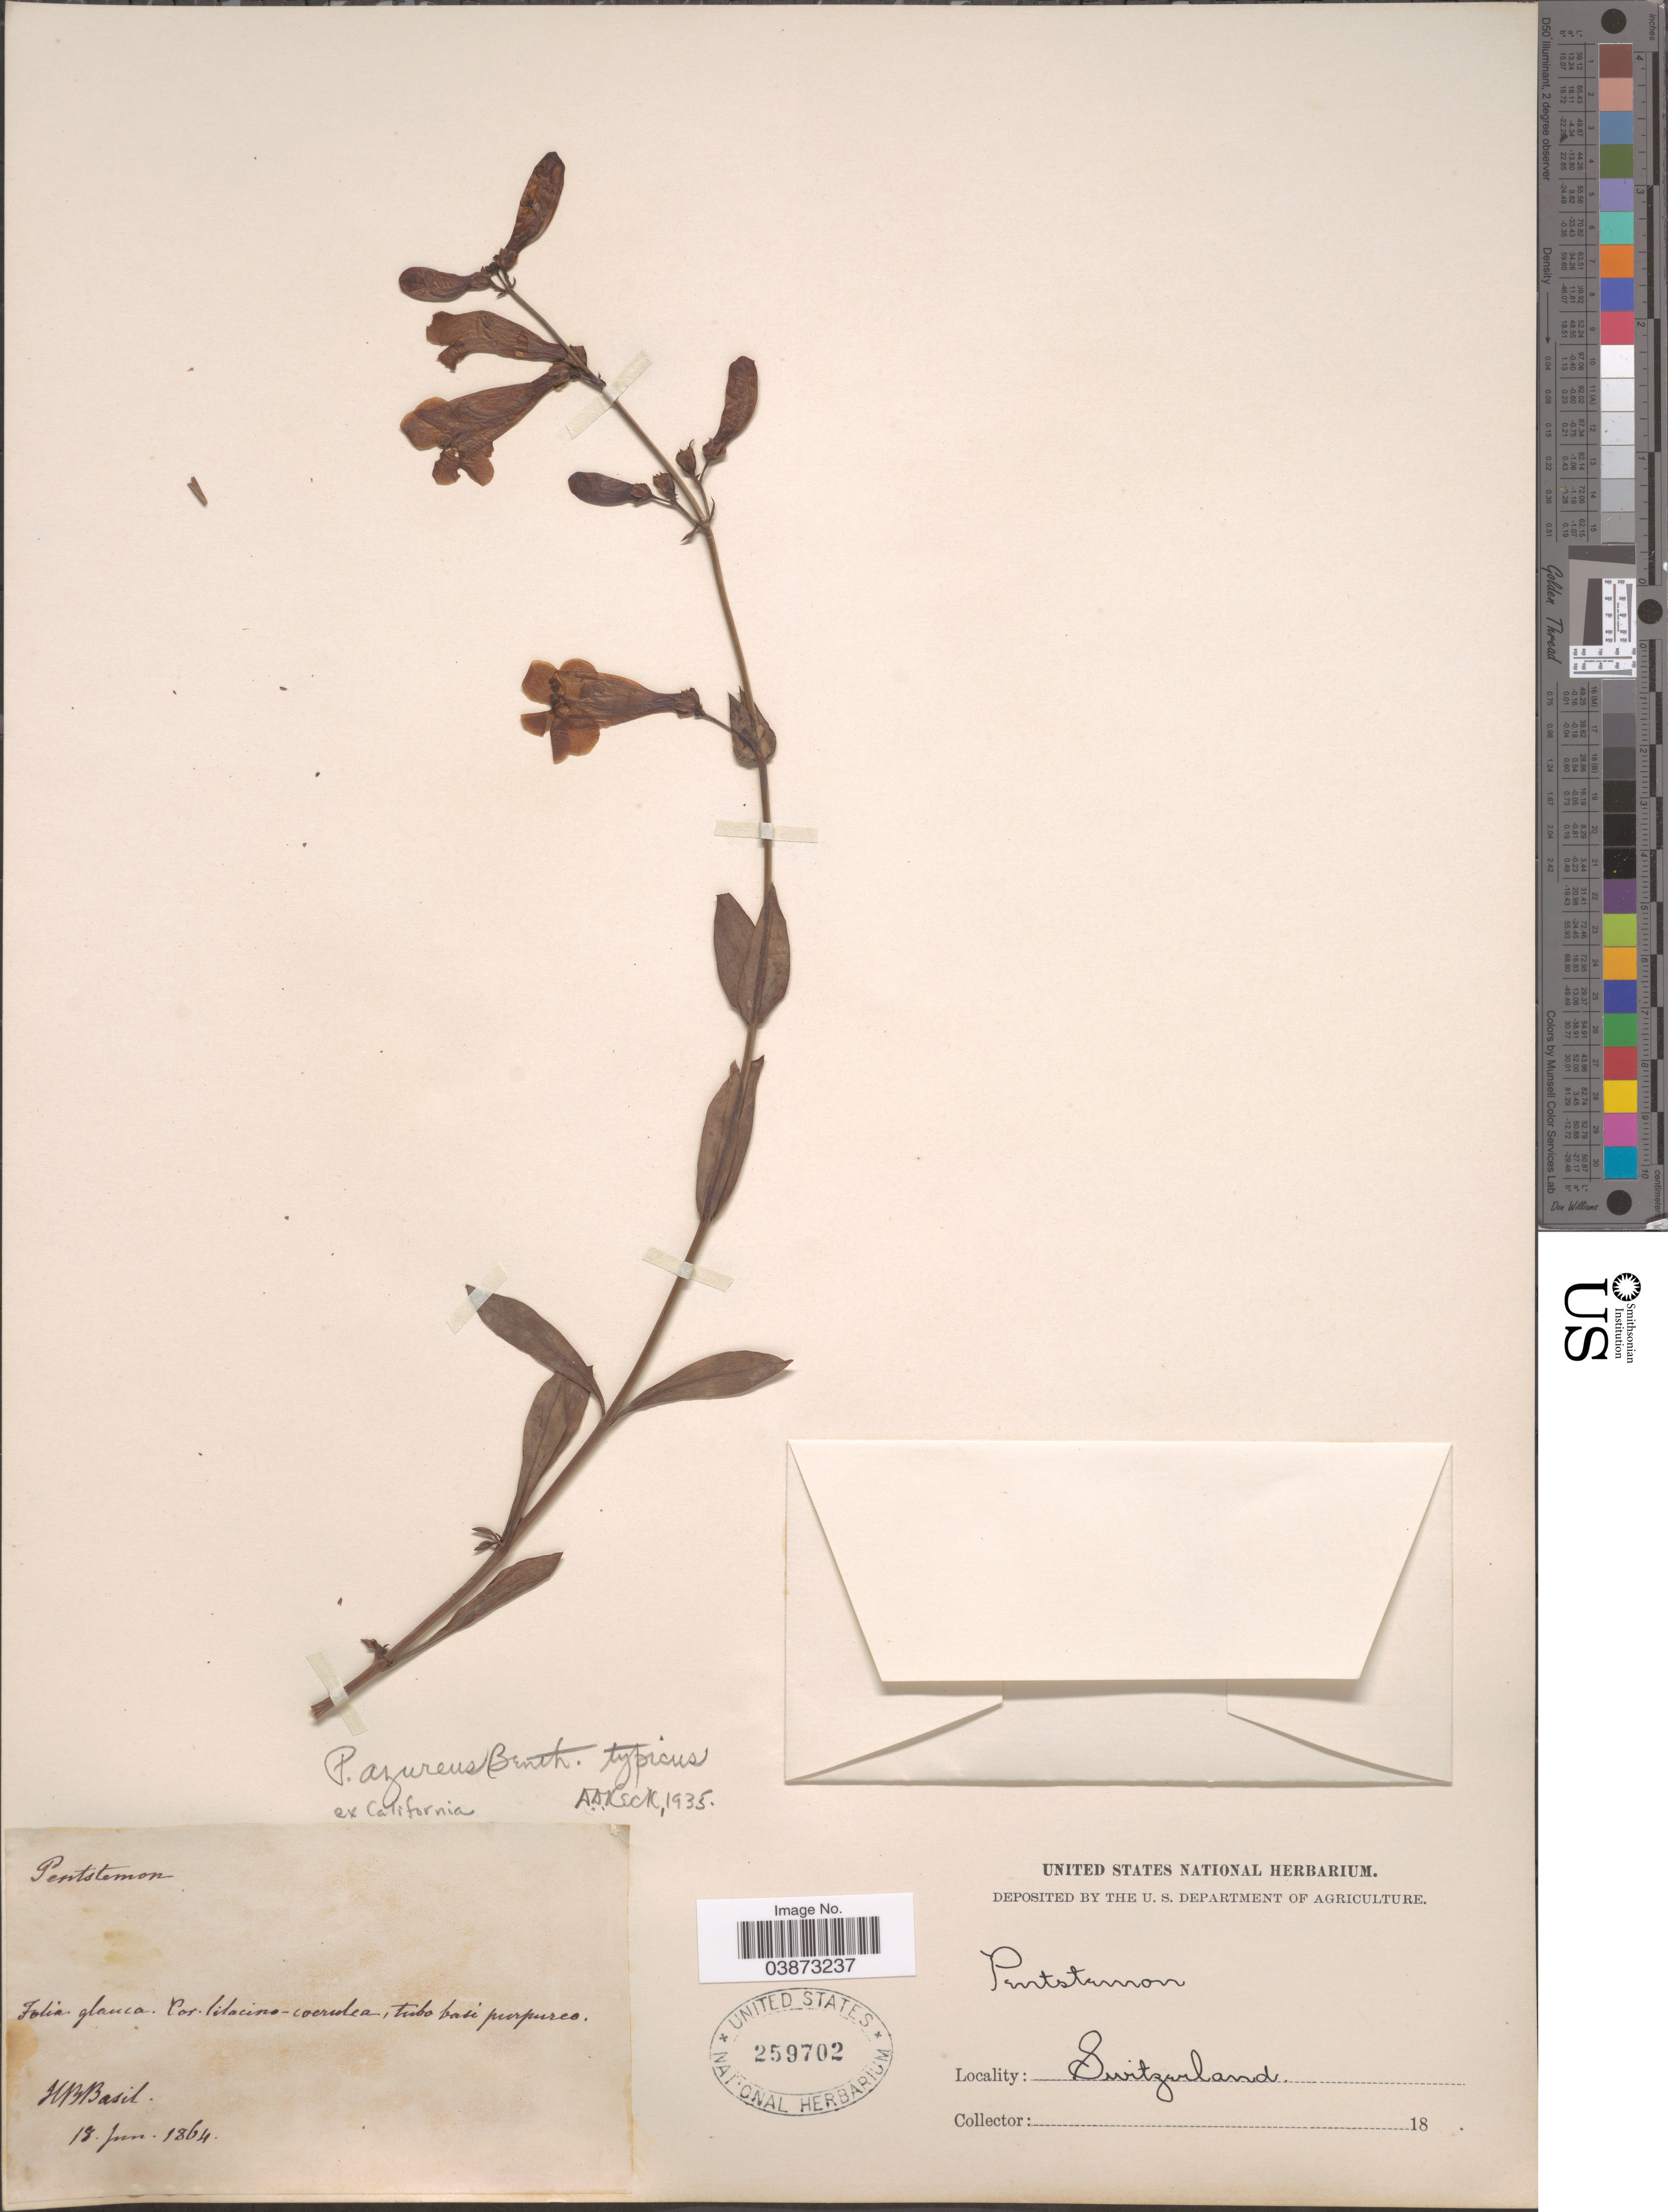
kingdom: Plantae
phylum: Tracheophyta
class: Magnoliopsida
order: Lamiales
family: Plantaginaceae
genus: Penstemon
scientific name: Penstemon azureus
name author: Benth.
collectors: H. Basil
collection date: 1864-06-18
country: Switzerland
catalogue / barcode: US 259702